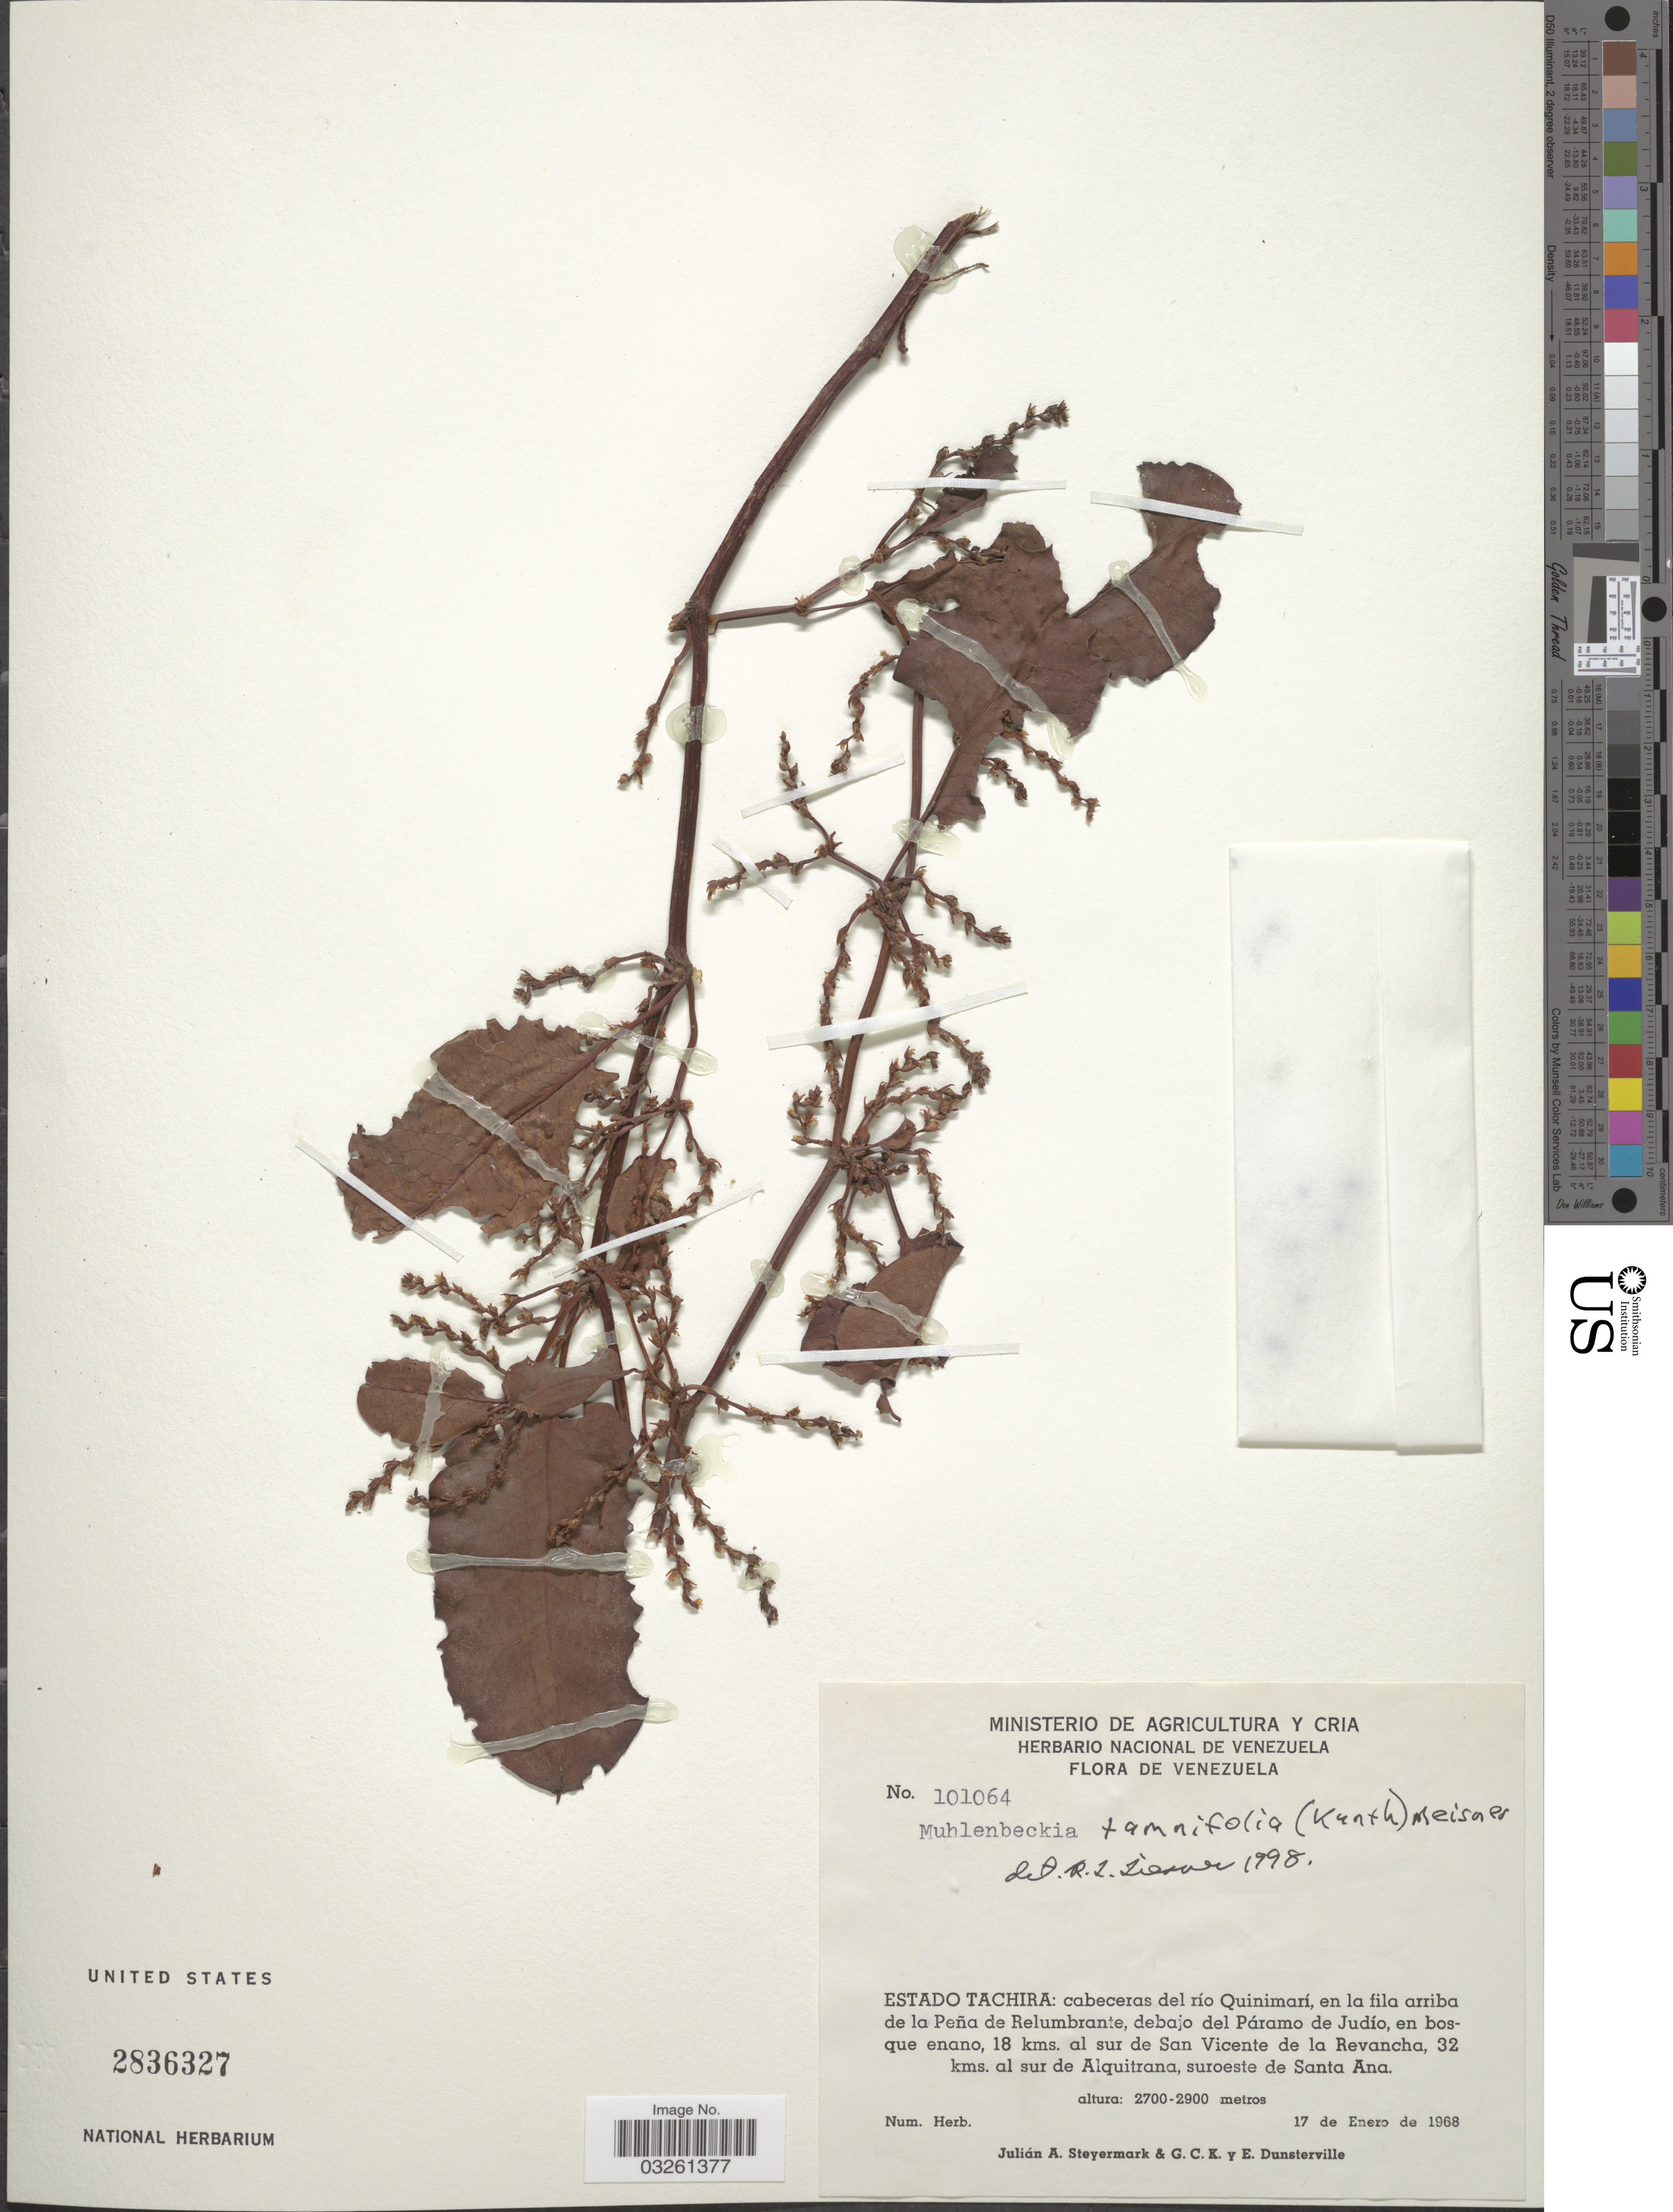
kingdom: Plantae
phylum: Tracheophyta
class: Magnoliopsida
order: Caryophyllales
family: Polygonaceae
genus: Muehlenbeckia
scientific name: Muehlenbeckia tamnifolia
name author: (Kunth) Meisn.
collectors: J. Steyermark, G. C. K. Dunsterville & E. Dunsterville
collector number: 101064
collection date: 1968-01-17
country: Venezuela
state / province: Tachira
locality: Cabeceras del río Quinimarí, en la fila arriba de la Peña de Relumbrante, debajo del Páramo de Judío, en bosque enano, 18 kms. al sur de San Vicente de la Revancha, 32 kms. al sur de Alquitrana, suroeste de Santa Ana.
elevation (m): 2700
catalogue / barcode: US 2836327